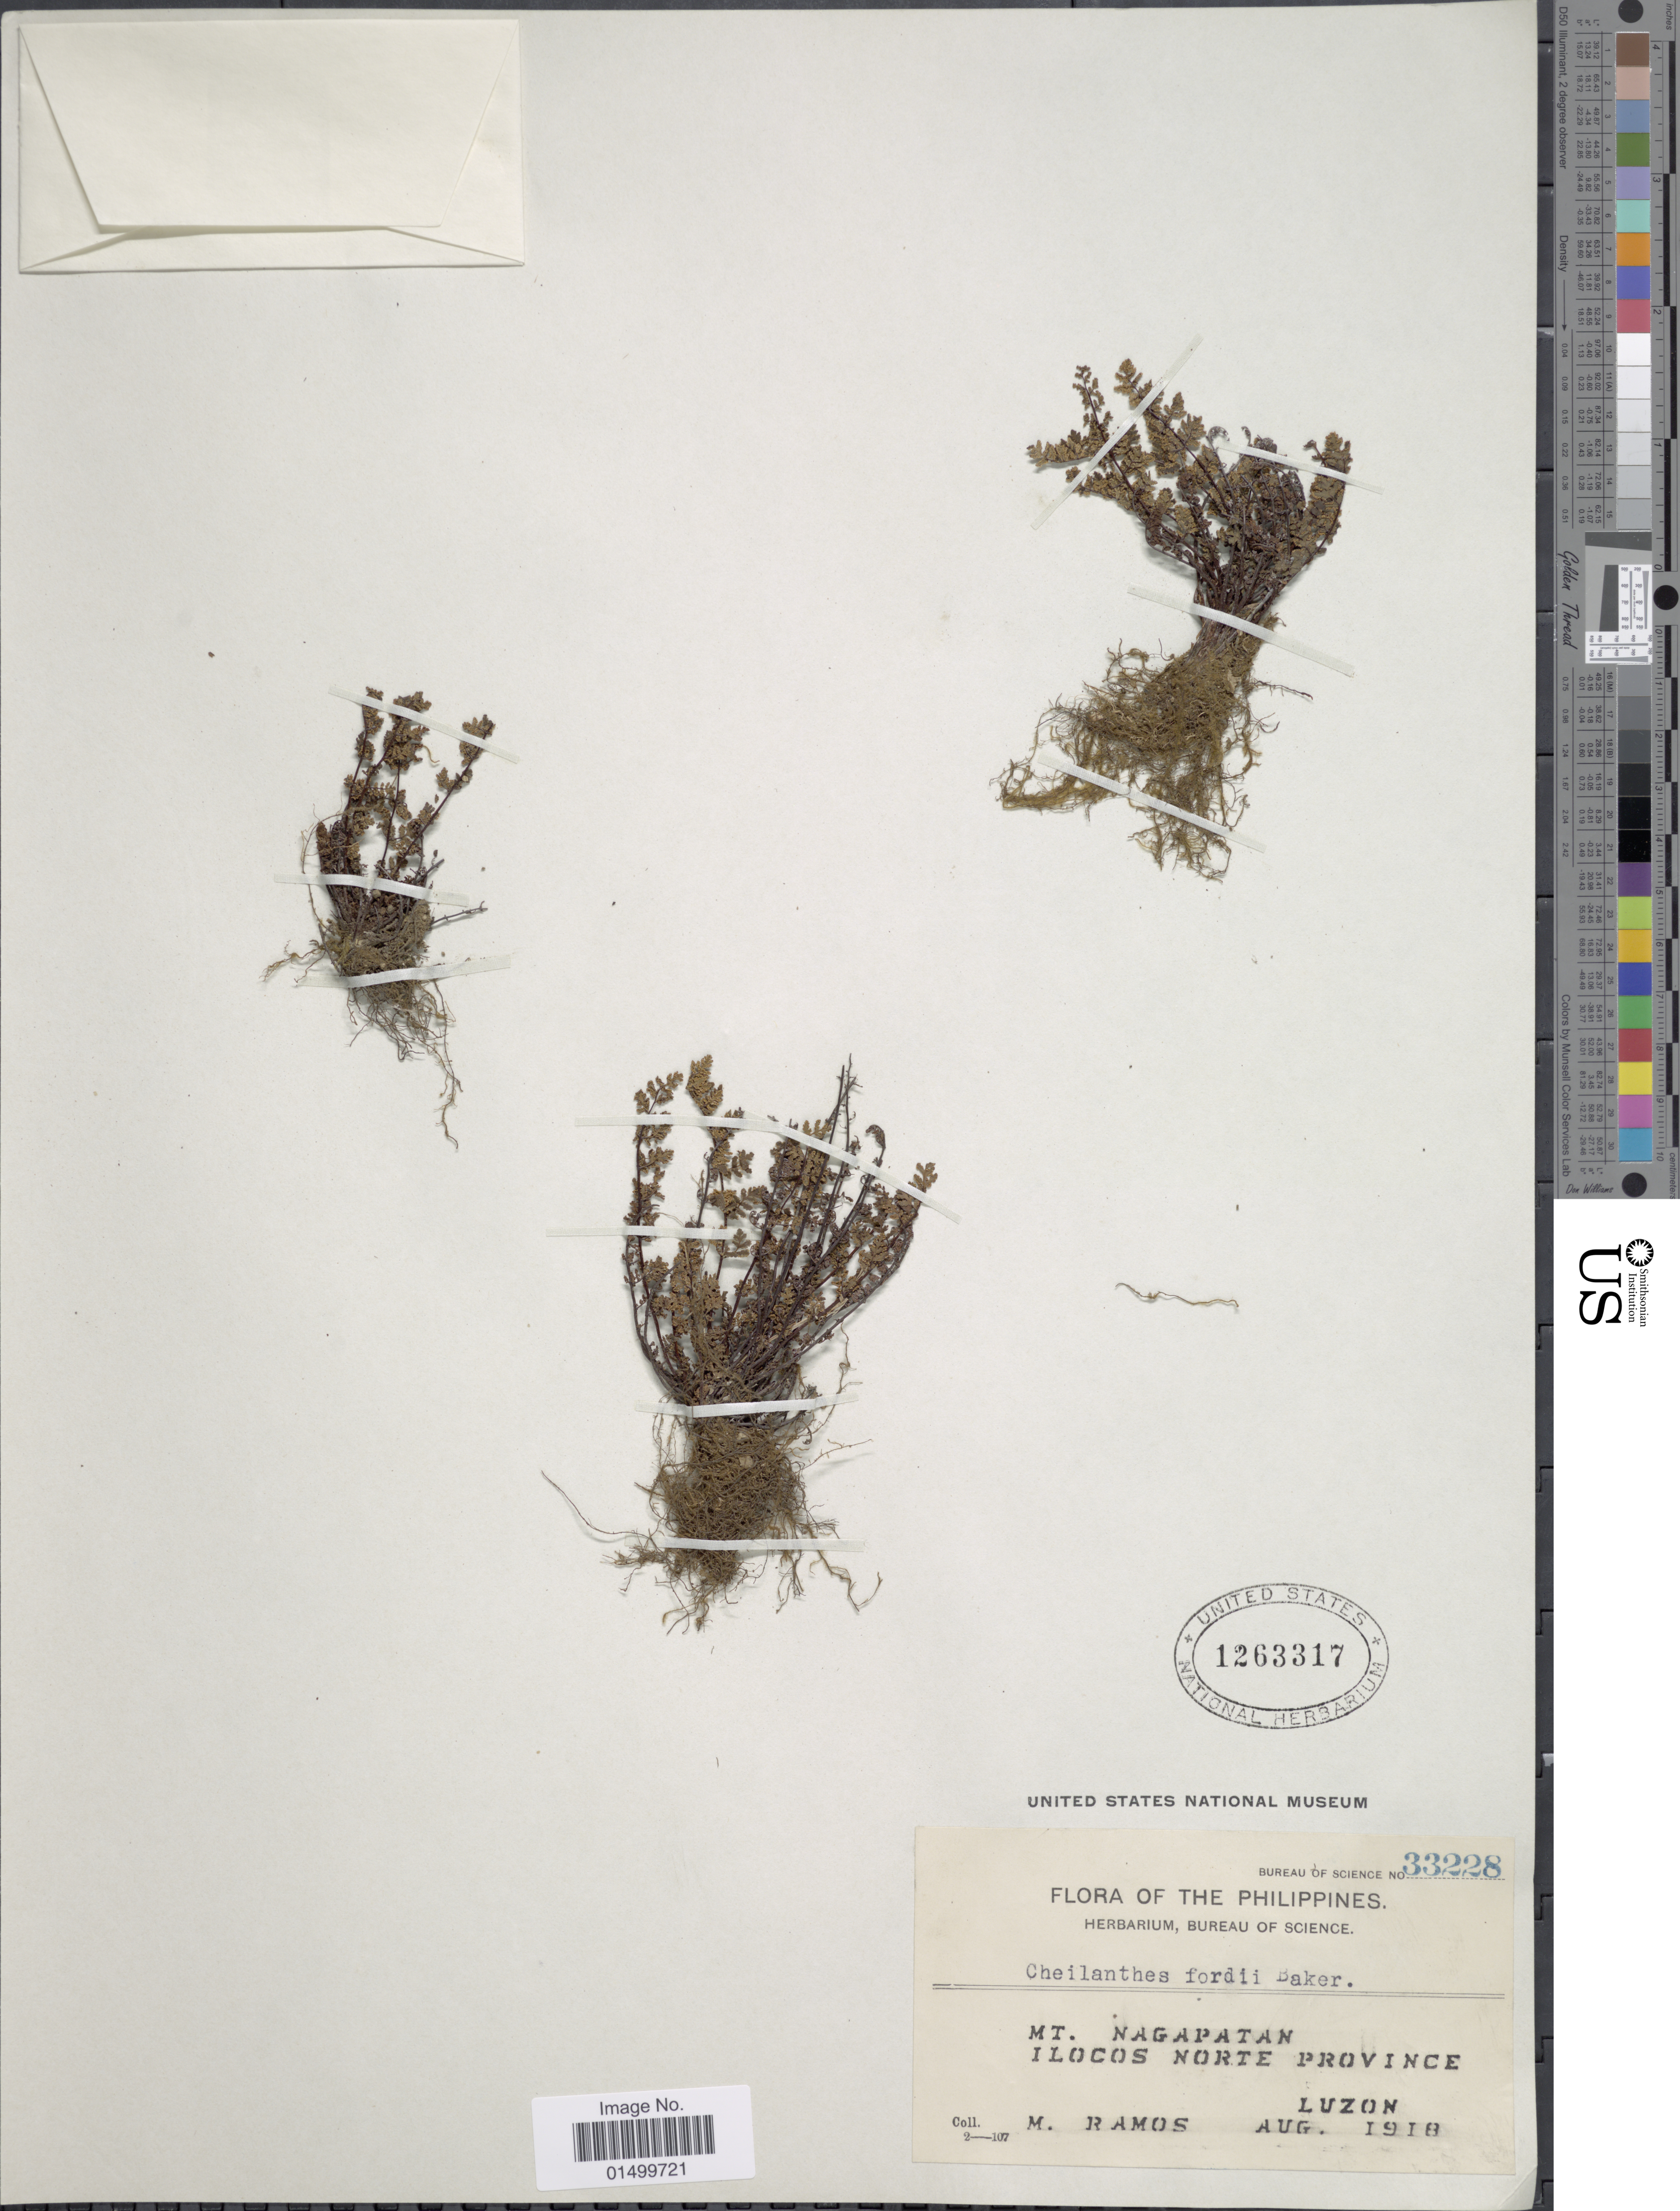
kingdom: Plantae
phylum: Tracheophyta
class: Polypodiopsida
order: Polypodiales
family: Pteridaceae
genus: Cheilanthes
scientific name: Cheilanthes chusana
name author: Hook.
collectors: M. Ramos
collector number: Bureau Of Science 33228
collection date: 1918-08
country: Philippines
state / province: Ilocos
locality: Mt. Nagapatan, Ilocos Norte Province, Luzon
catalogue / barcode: US 1263317